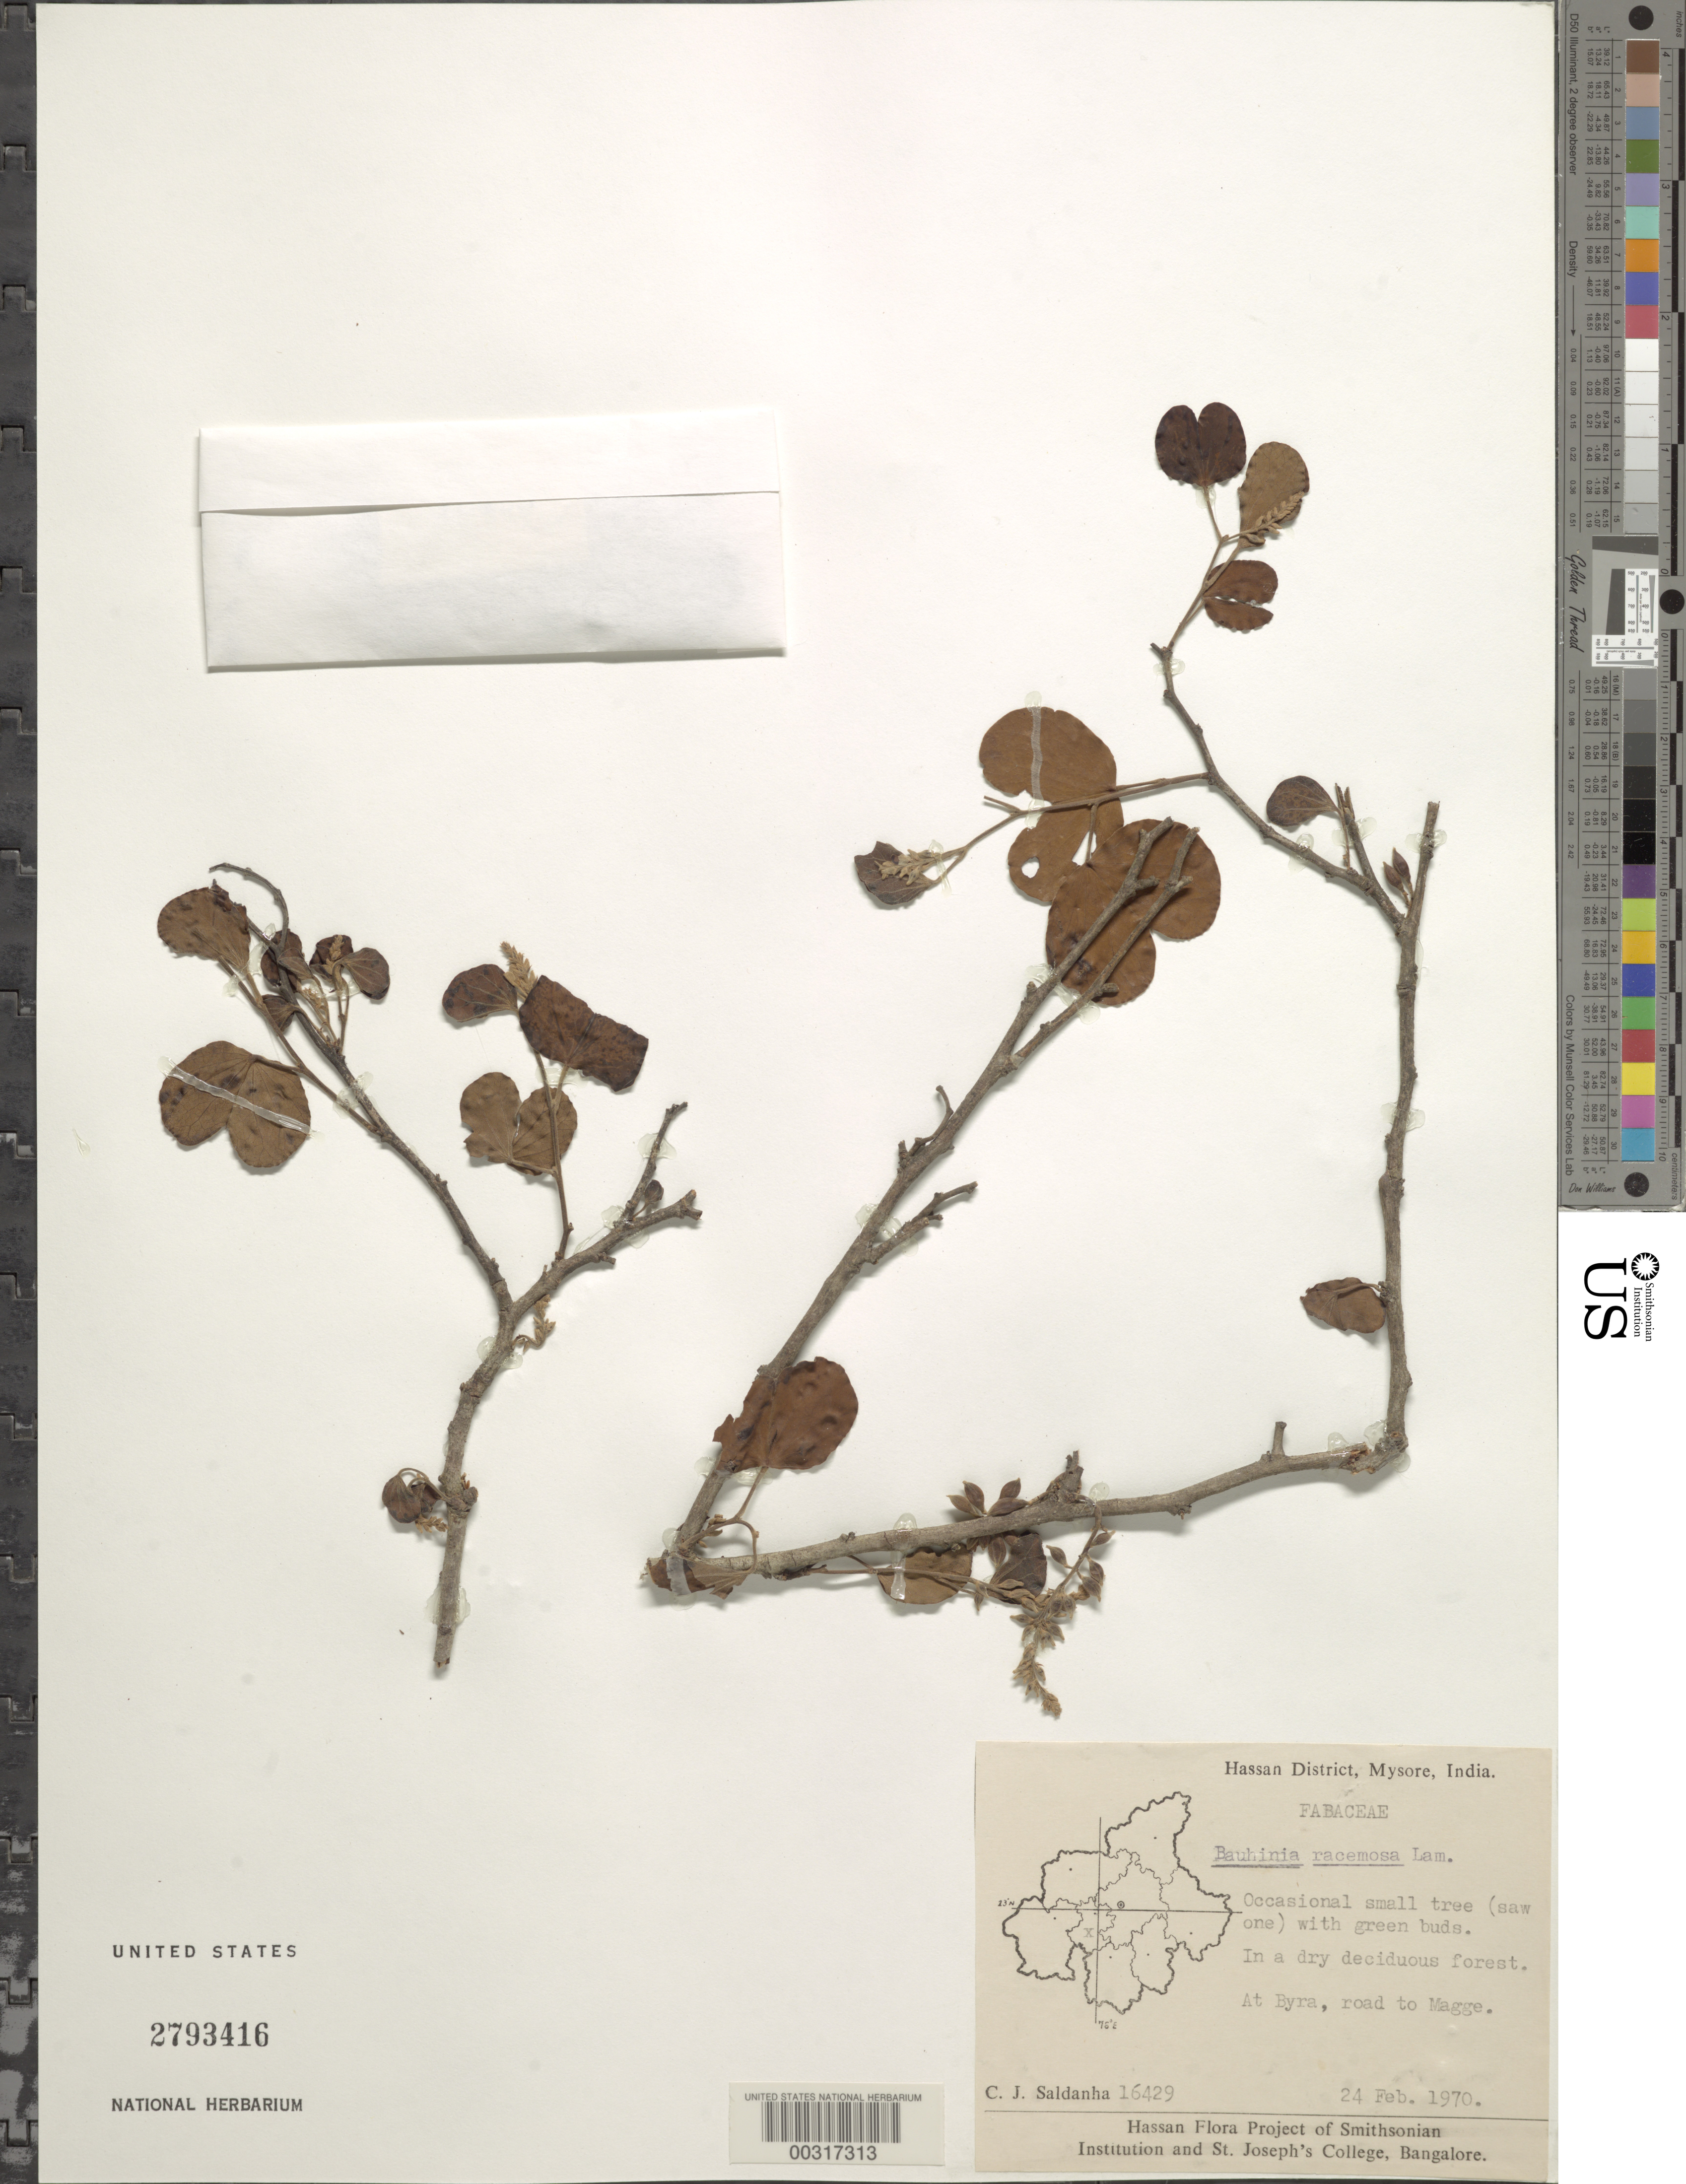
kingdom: Plantae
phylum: Tracheophyta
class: Magnoliopsida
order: Fabales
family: Fabaceae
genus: Bauhinia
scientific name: Bauhinia racemosa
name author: Lam.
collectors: C. J. Saldanha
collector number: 16429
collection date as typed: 24 Feb 1970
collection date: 1970-02-24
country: India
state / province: Karnataka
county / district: Hassan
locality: Byra, road to magge, mysore state [mysore state = karnataka.]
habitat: In dry deciduous forest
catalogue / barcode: US 2793416